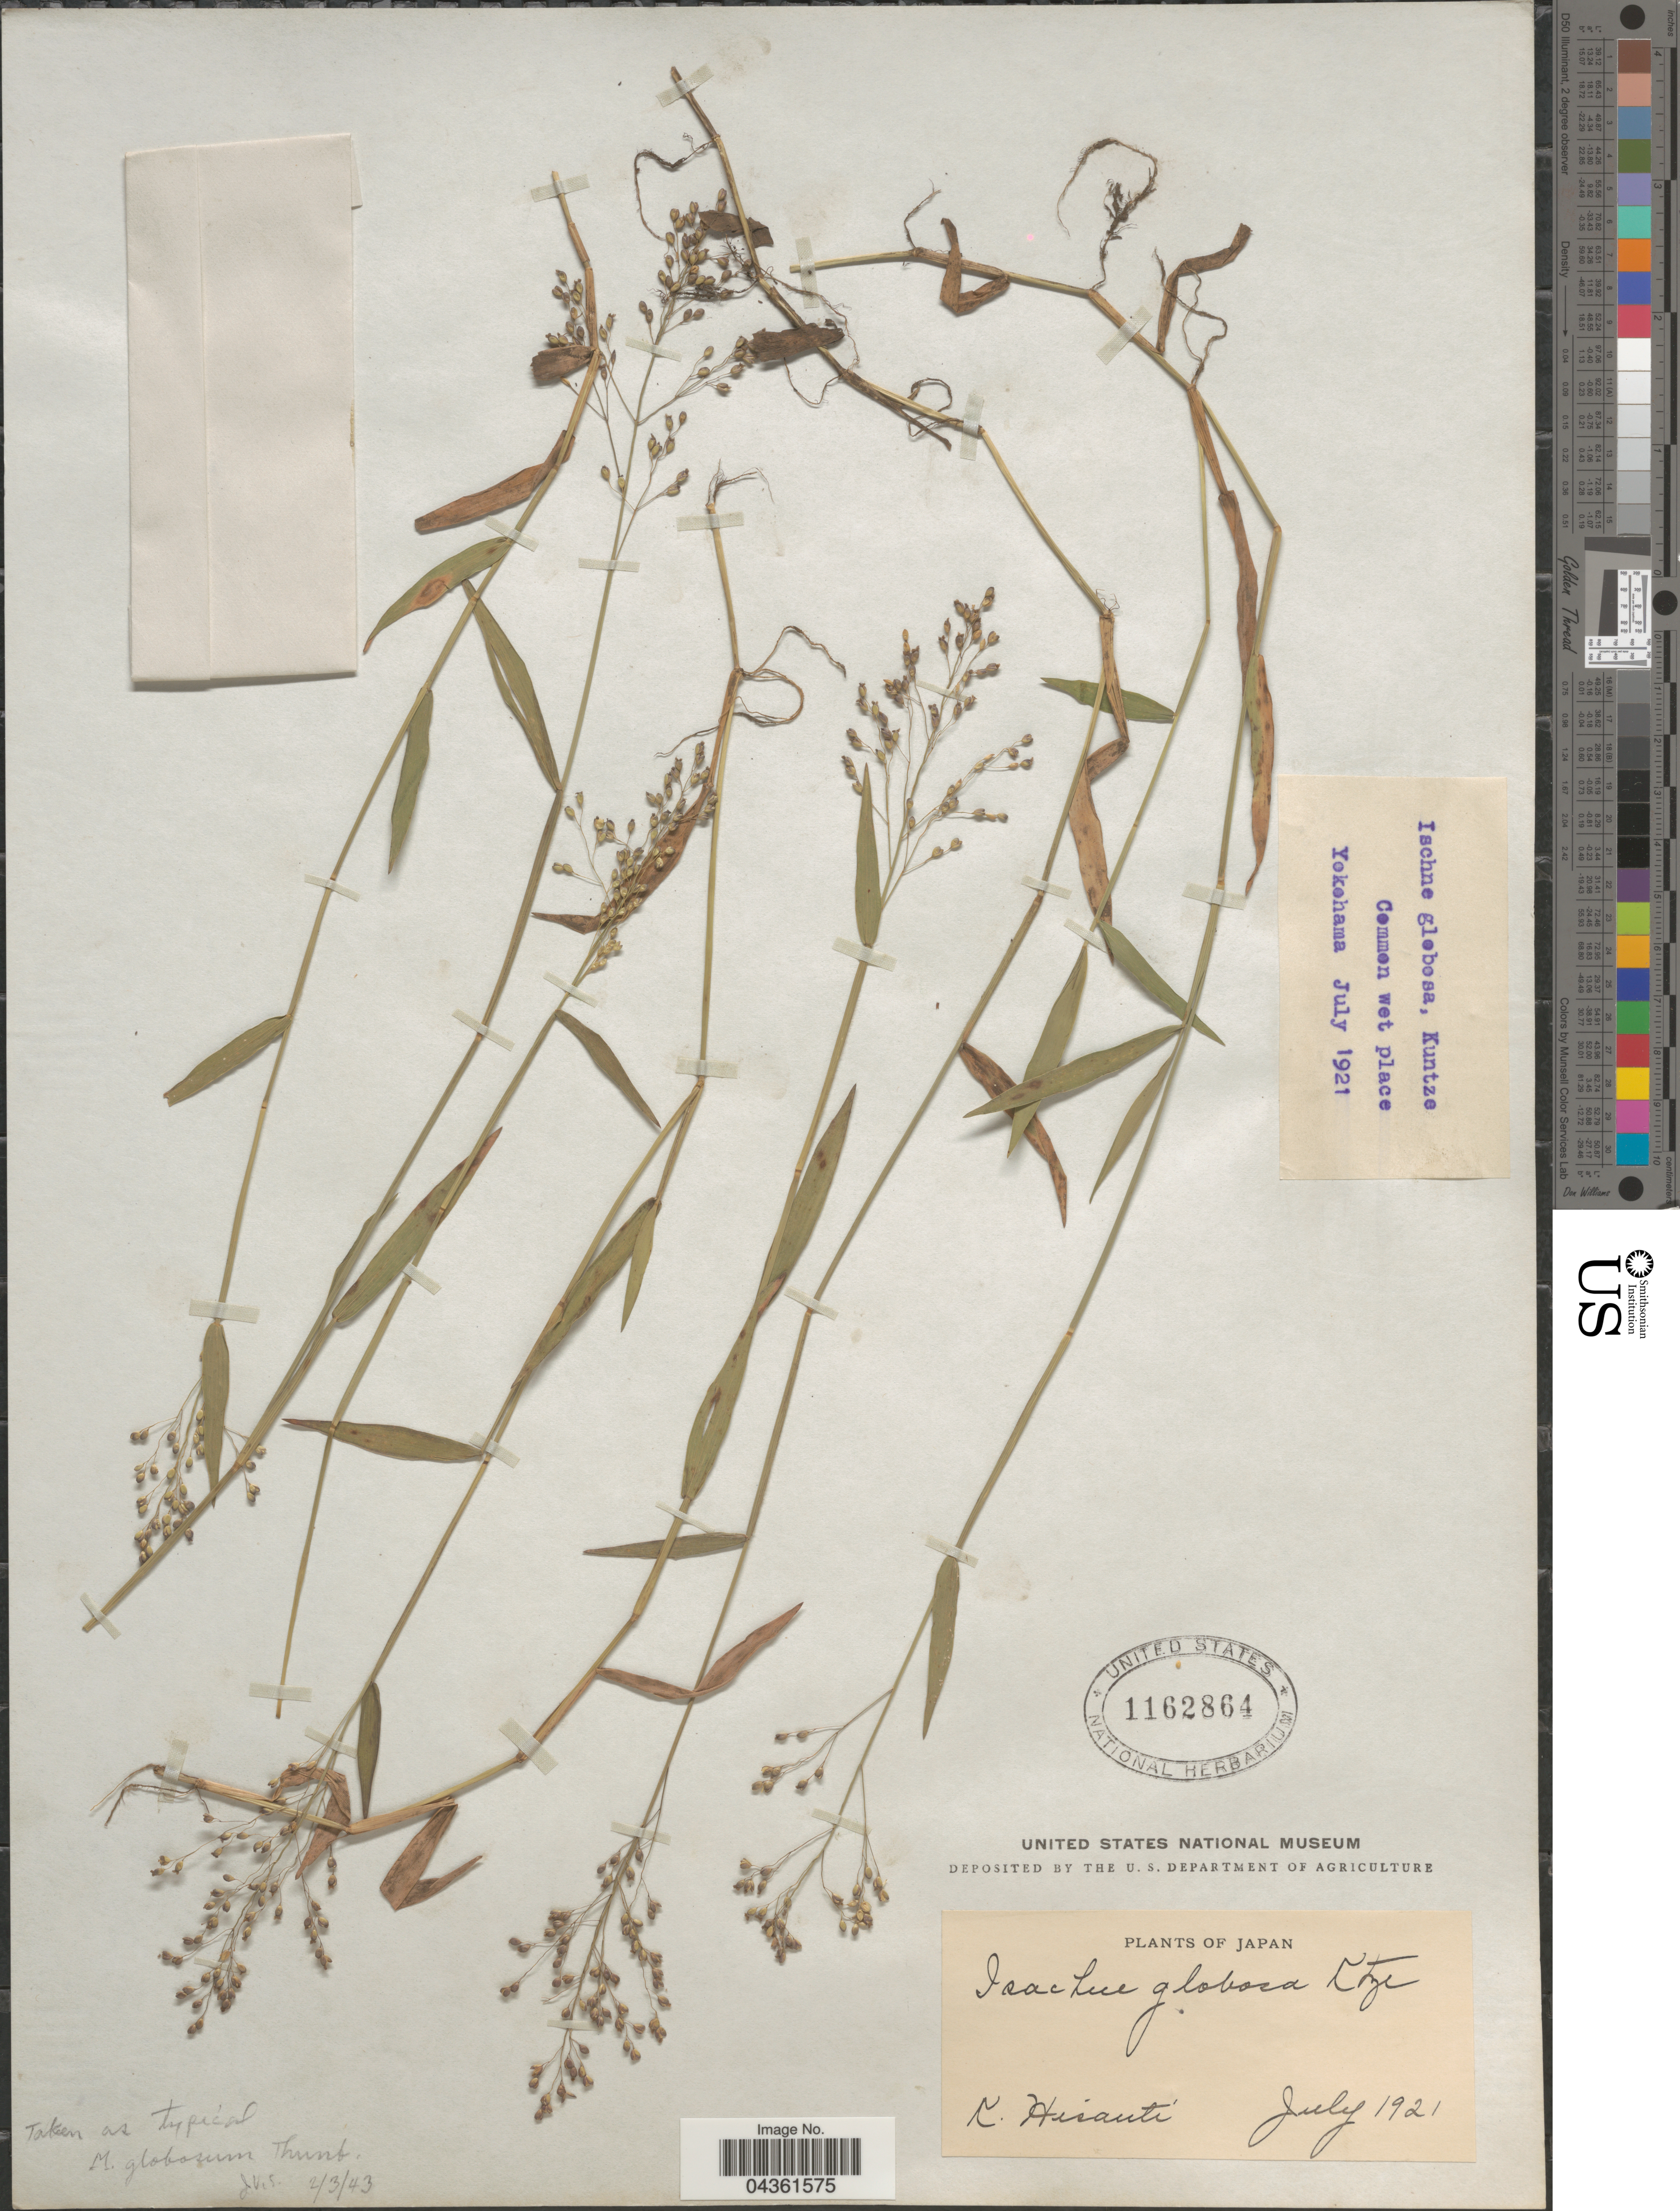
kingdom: Plantae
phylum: Tracheophyta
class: Liliopsida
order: Poales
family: Poaceae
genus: Isachne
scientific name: Isachne globosa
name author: (Thunb.) Kuntze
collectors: K. Hisauti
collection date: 1921-07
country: Japan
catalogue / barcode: US 1162864